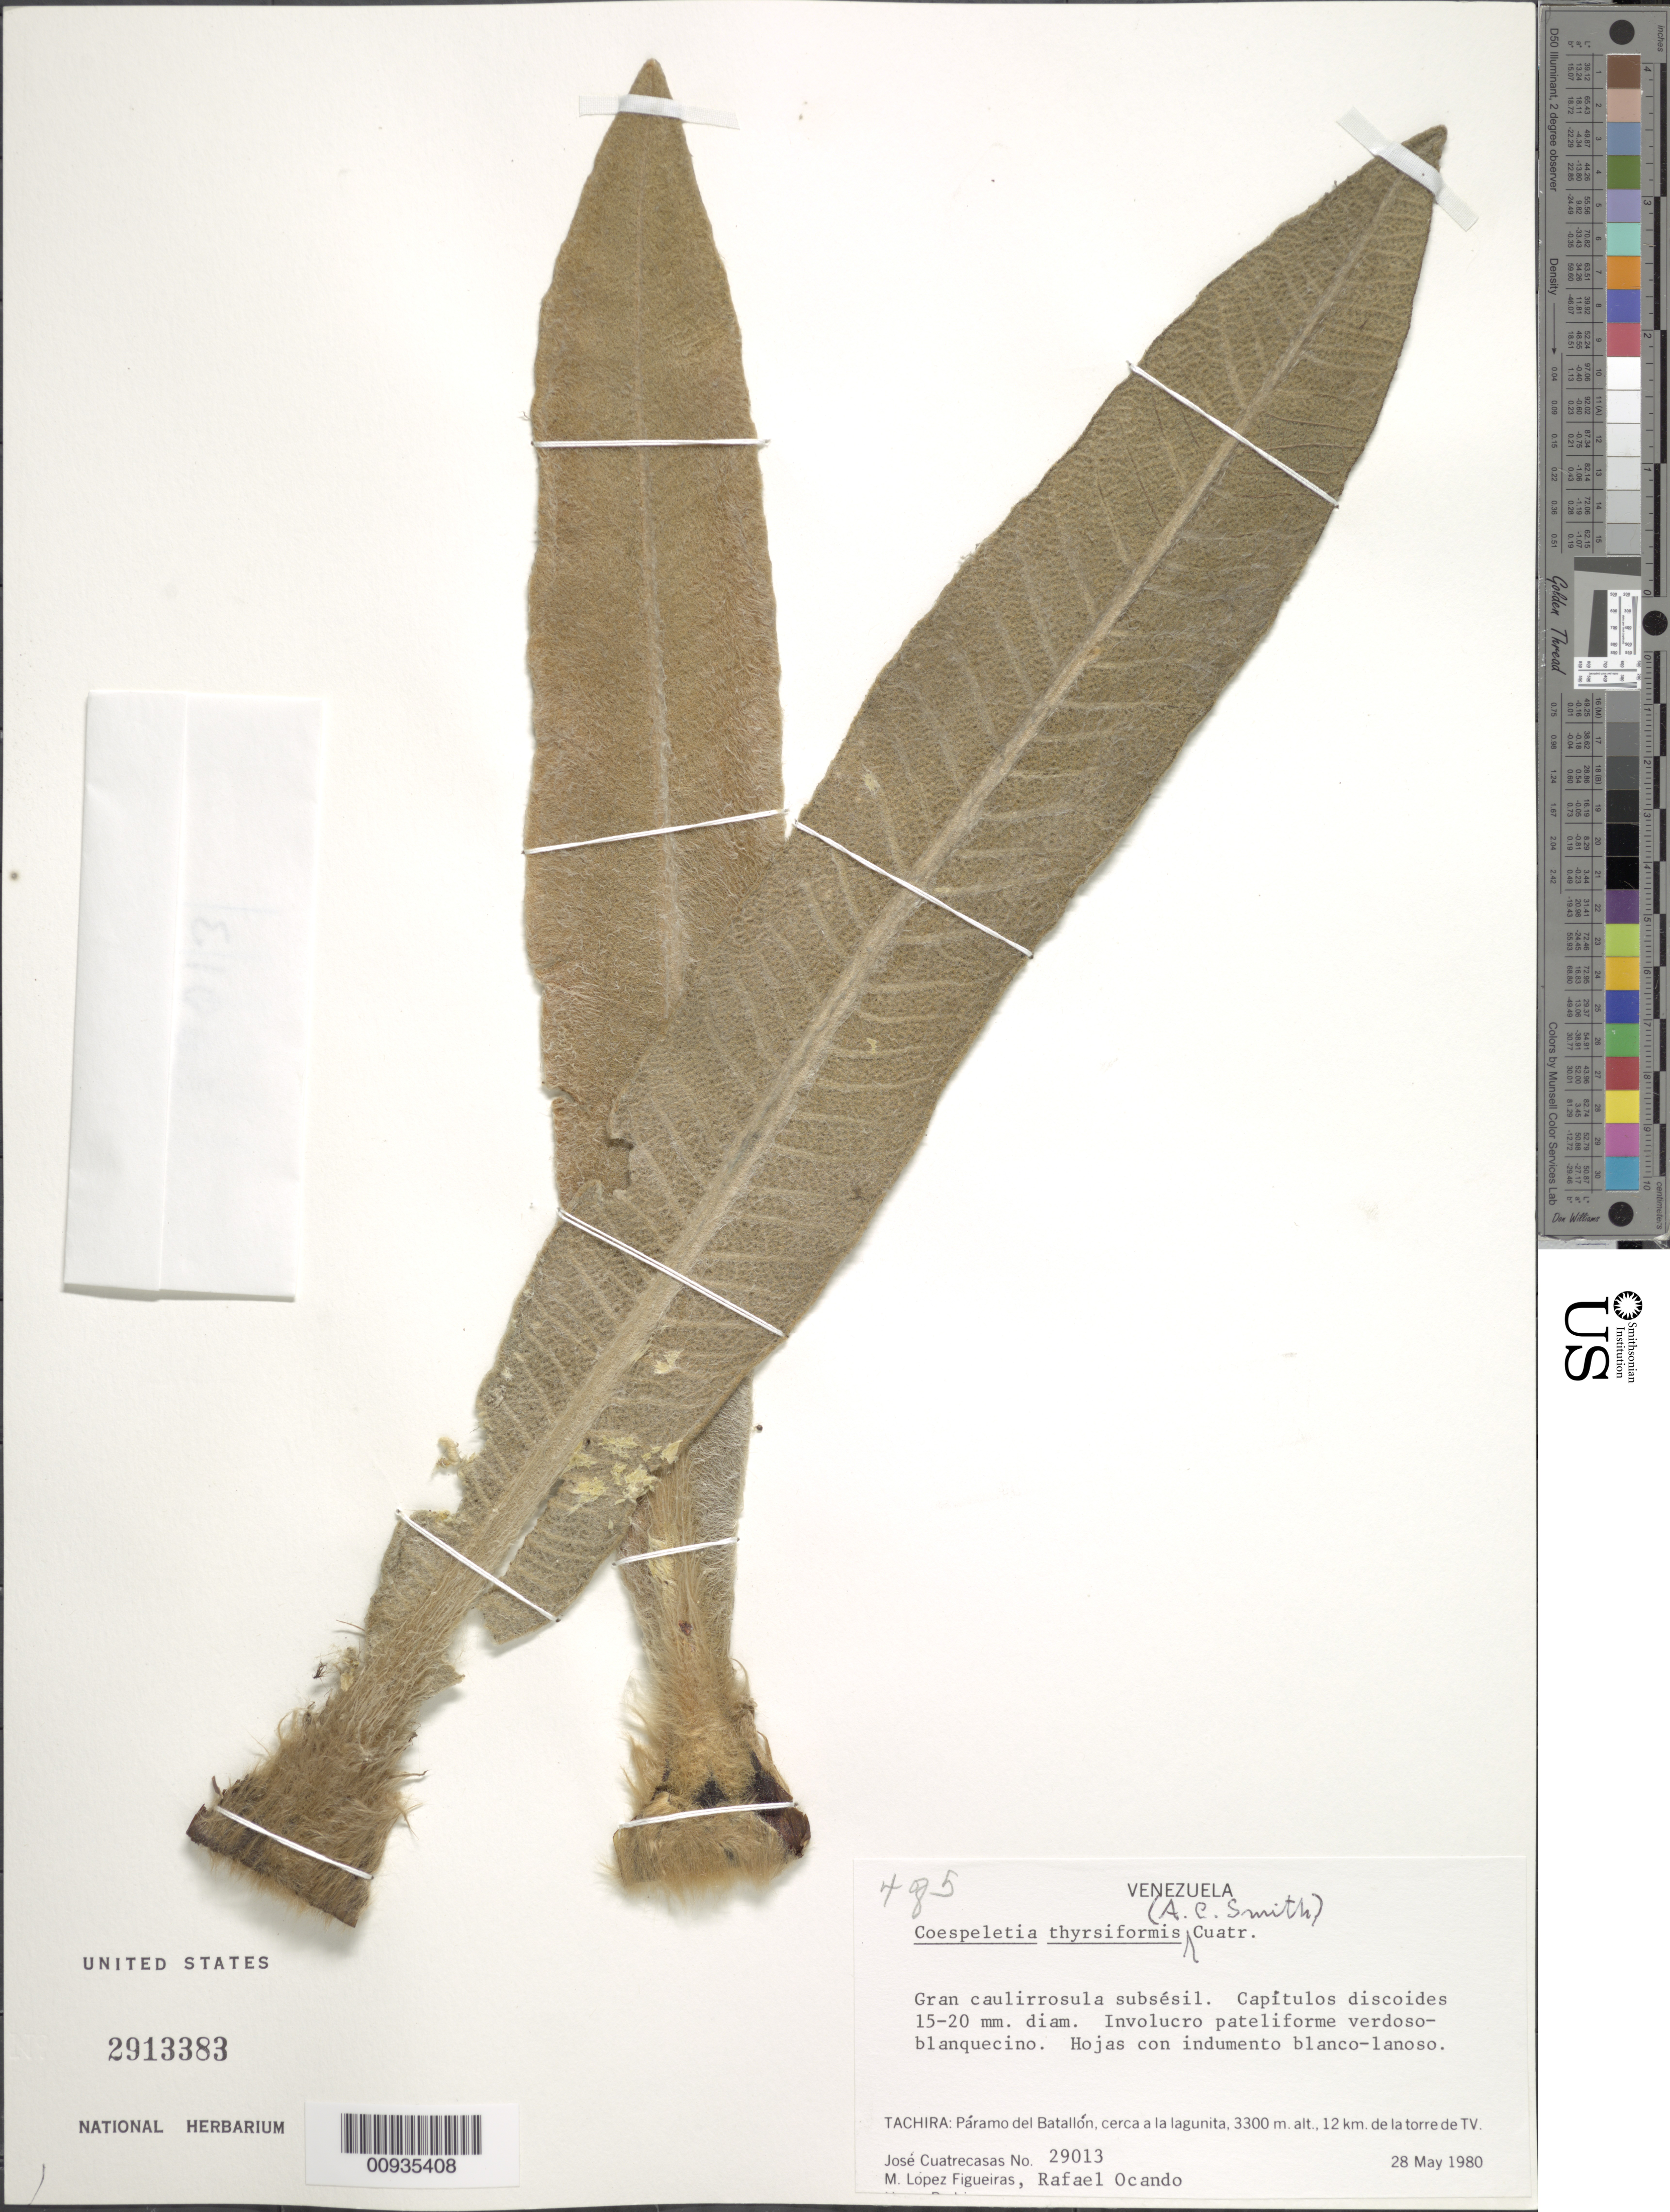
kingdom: Plantae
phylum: Tracheophyta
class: Magnoliopsida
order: Asterales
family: Asteraceae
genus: Coespeletia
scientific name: Coespeletia thyrsiformis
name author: (A.C. Sm.) Cuatrec.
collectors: J. Cuatrecasas, M. López Figueiras & R. Ocando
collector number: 29013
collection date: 1980-05-28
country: Venezuela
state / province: Tachira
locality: Paramo del Batallon, cerca a la lagunita, 12 km de la torre de TV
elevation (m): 3300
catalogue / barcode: US 2913383